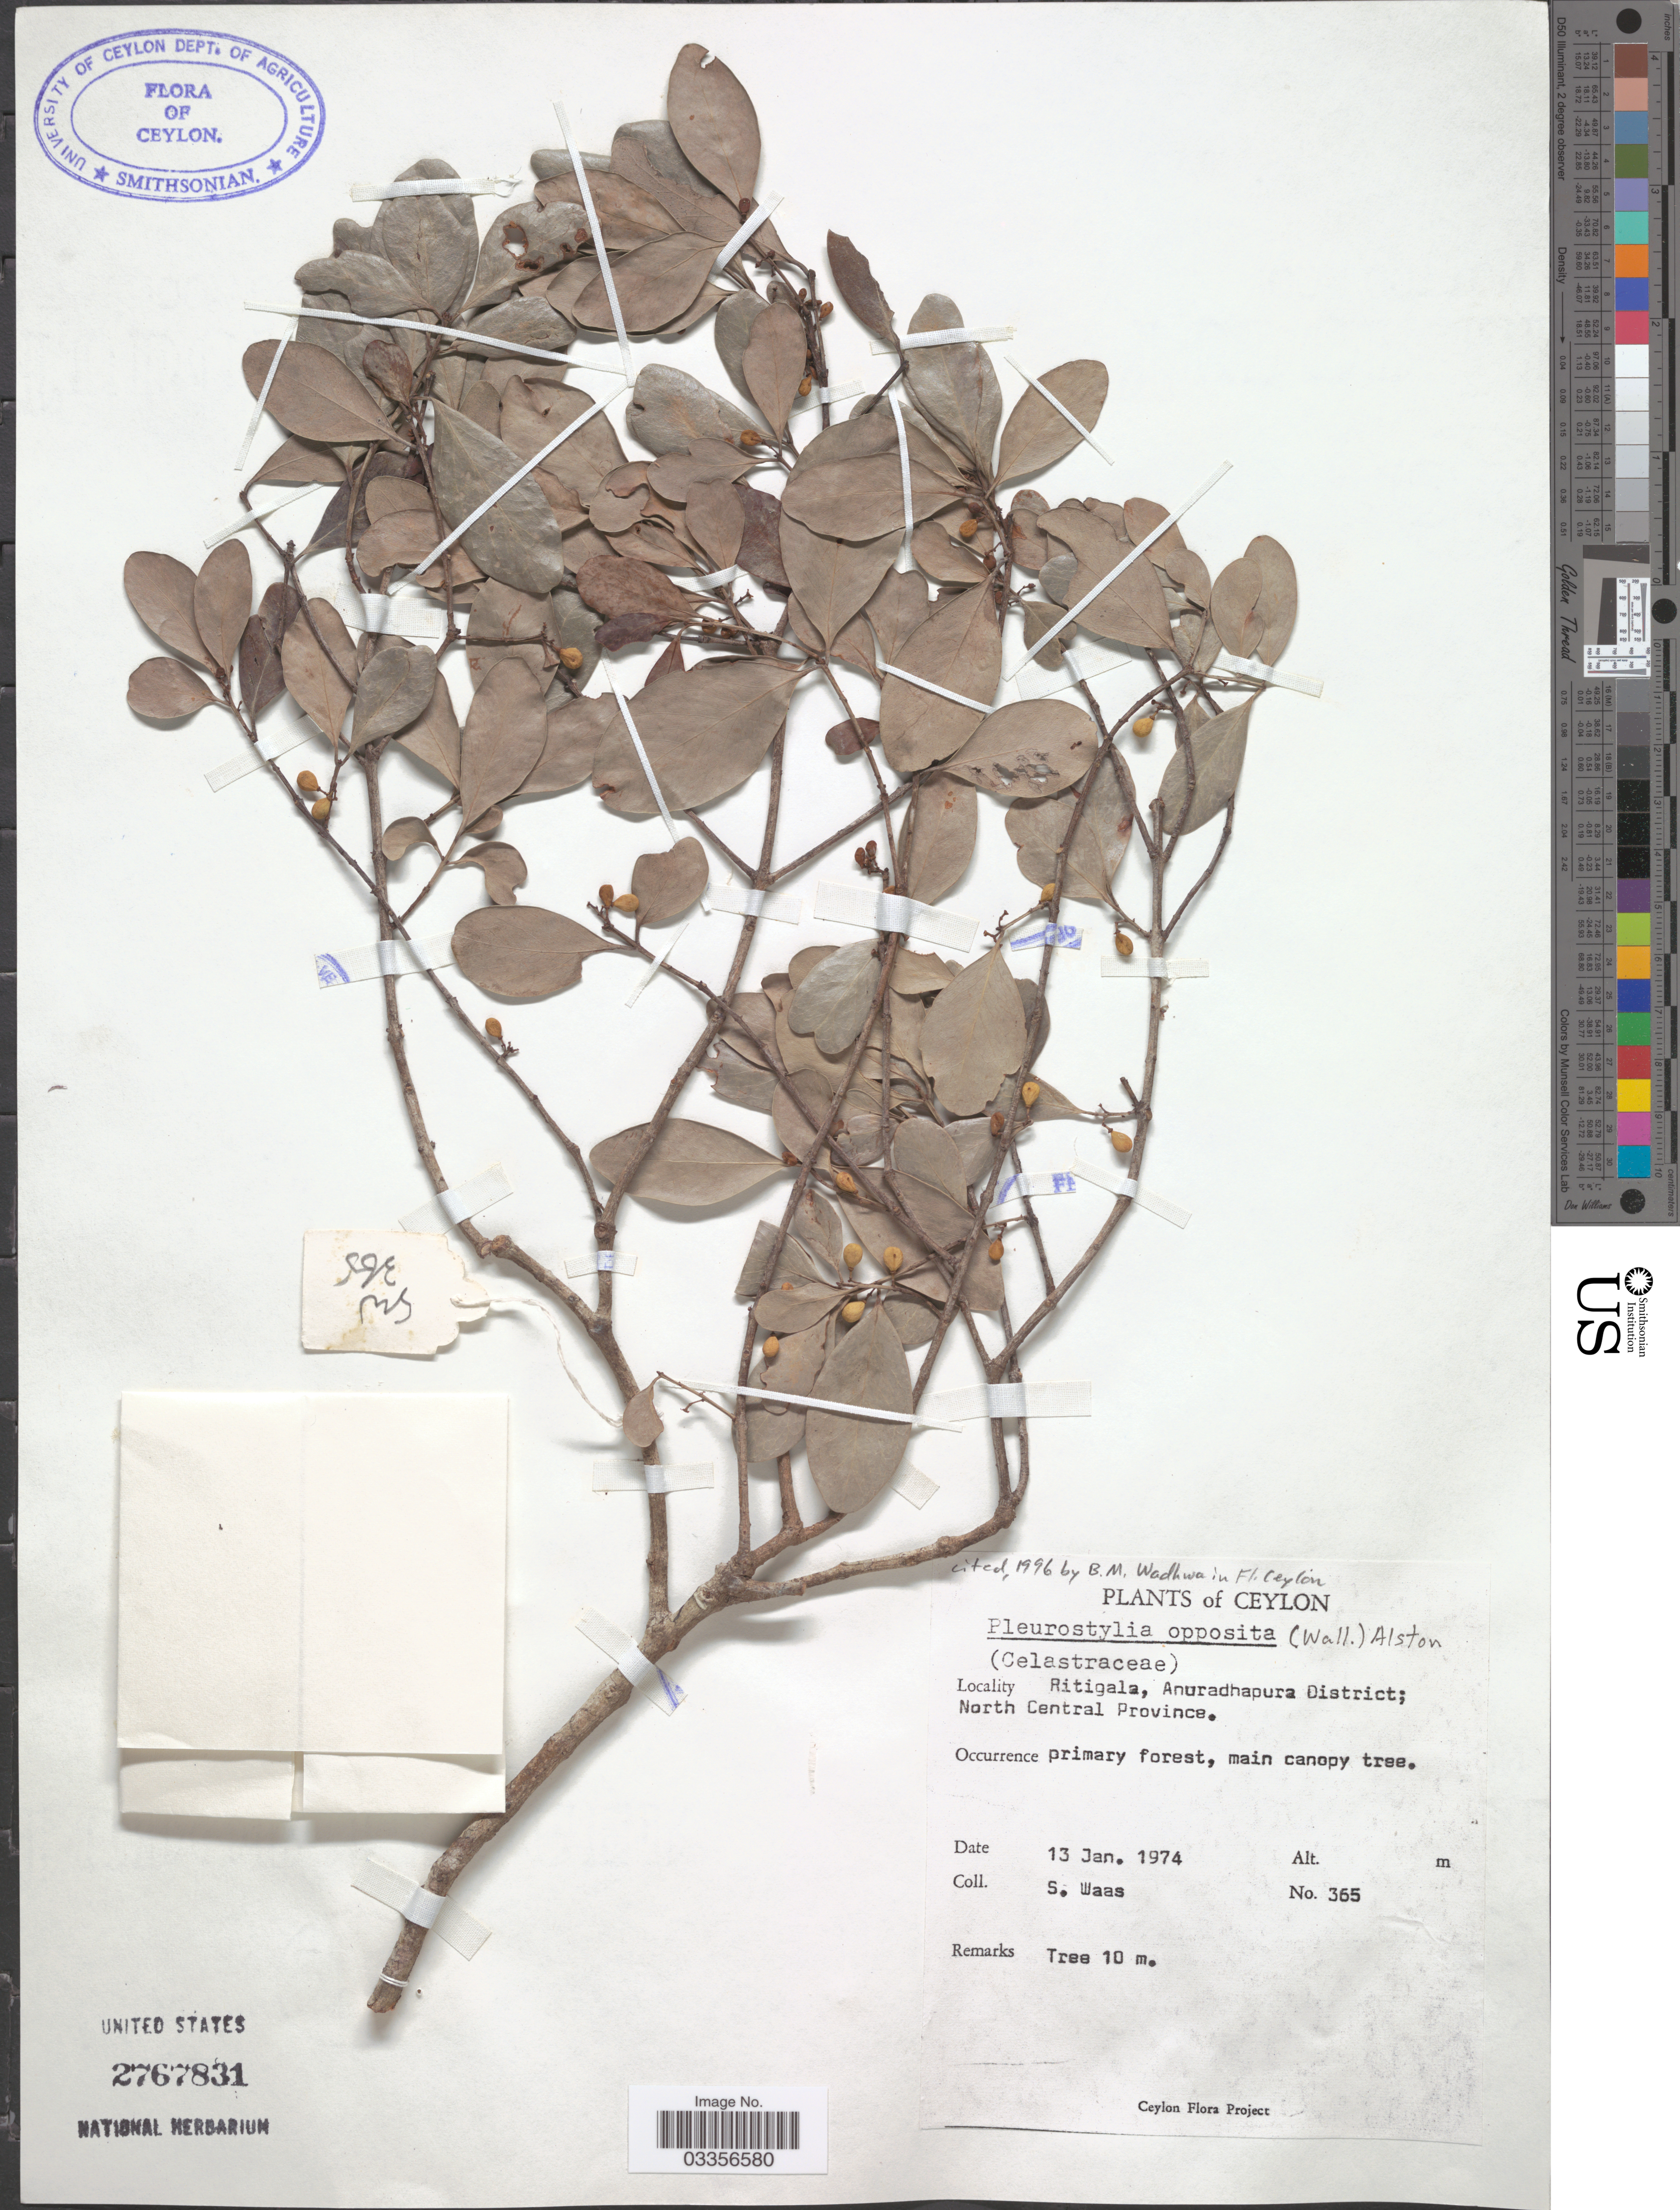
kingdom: Plantae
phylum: Tracheophyta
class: Magnoliopsida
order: Celastrales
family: Celastraceae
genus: Pleurostylia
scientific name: Pleurostylia opposita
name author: (Wall.) Alston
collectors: S. Waas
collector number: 365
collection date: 1974-01-13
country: Sri Lanka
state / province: North Central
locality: Ceylon, Ritigala, Anuradhapura District.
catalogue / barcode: US 2767831